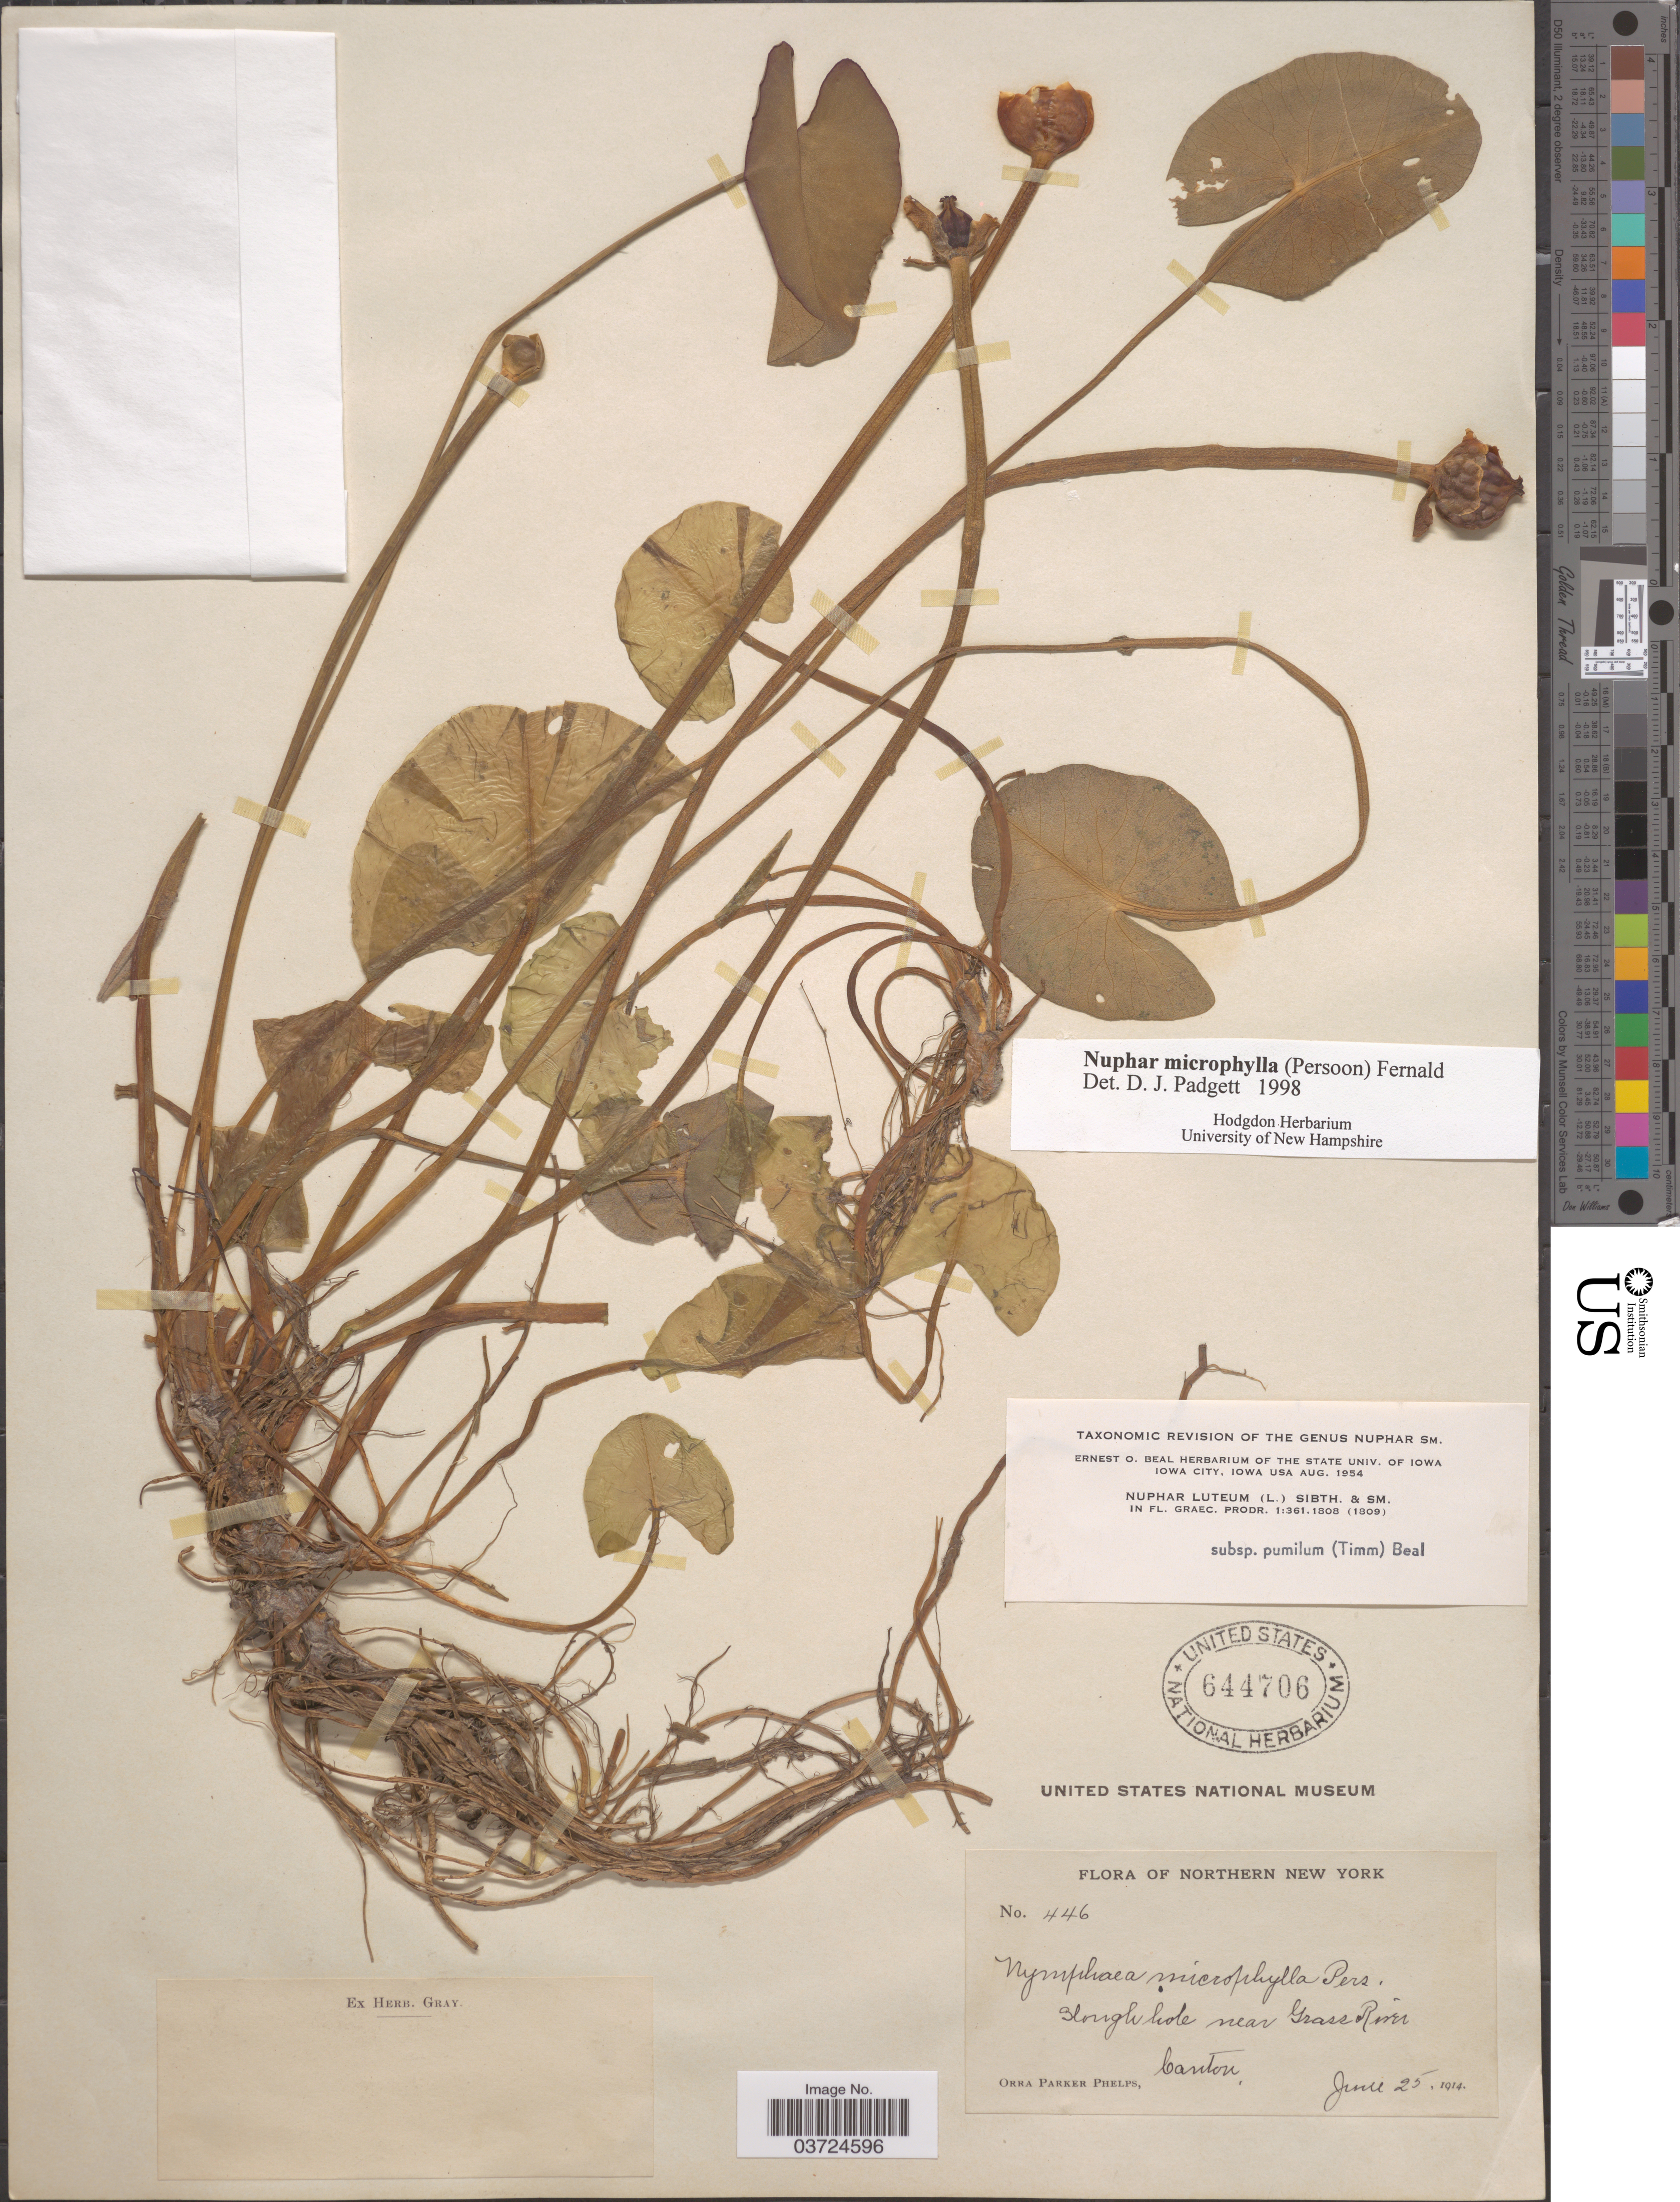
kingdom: Plantae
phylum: Tracheophyta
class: Magnoliopsida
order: Nymphaeales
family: Nymphaeaceae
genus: Nuphar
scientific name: Nuphar microphylla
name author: (Pers.) Fernald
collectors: O. P. Phelps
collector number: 446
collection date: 1914-06-25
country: United States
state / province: New York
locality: Northern New York. Slough hole near Grass River Canton.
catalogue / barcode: US 644706